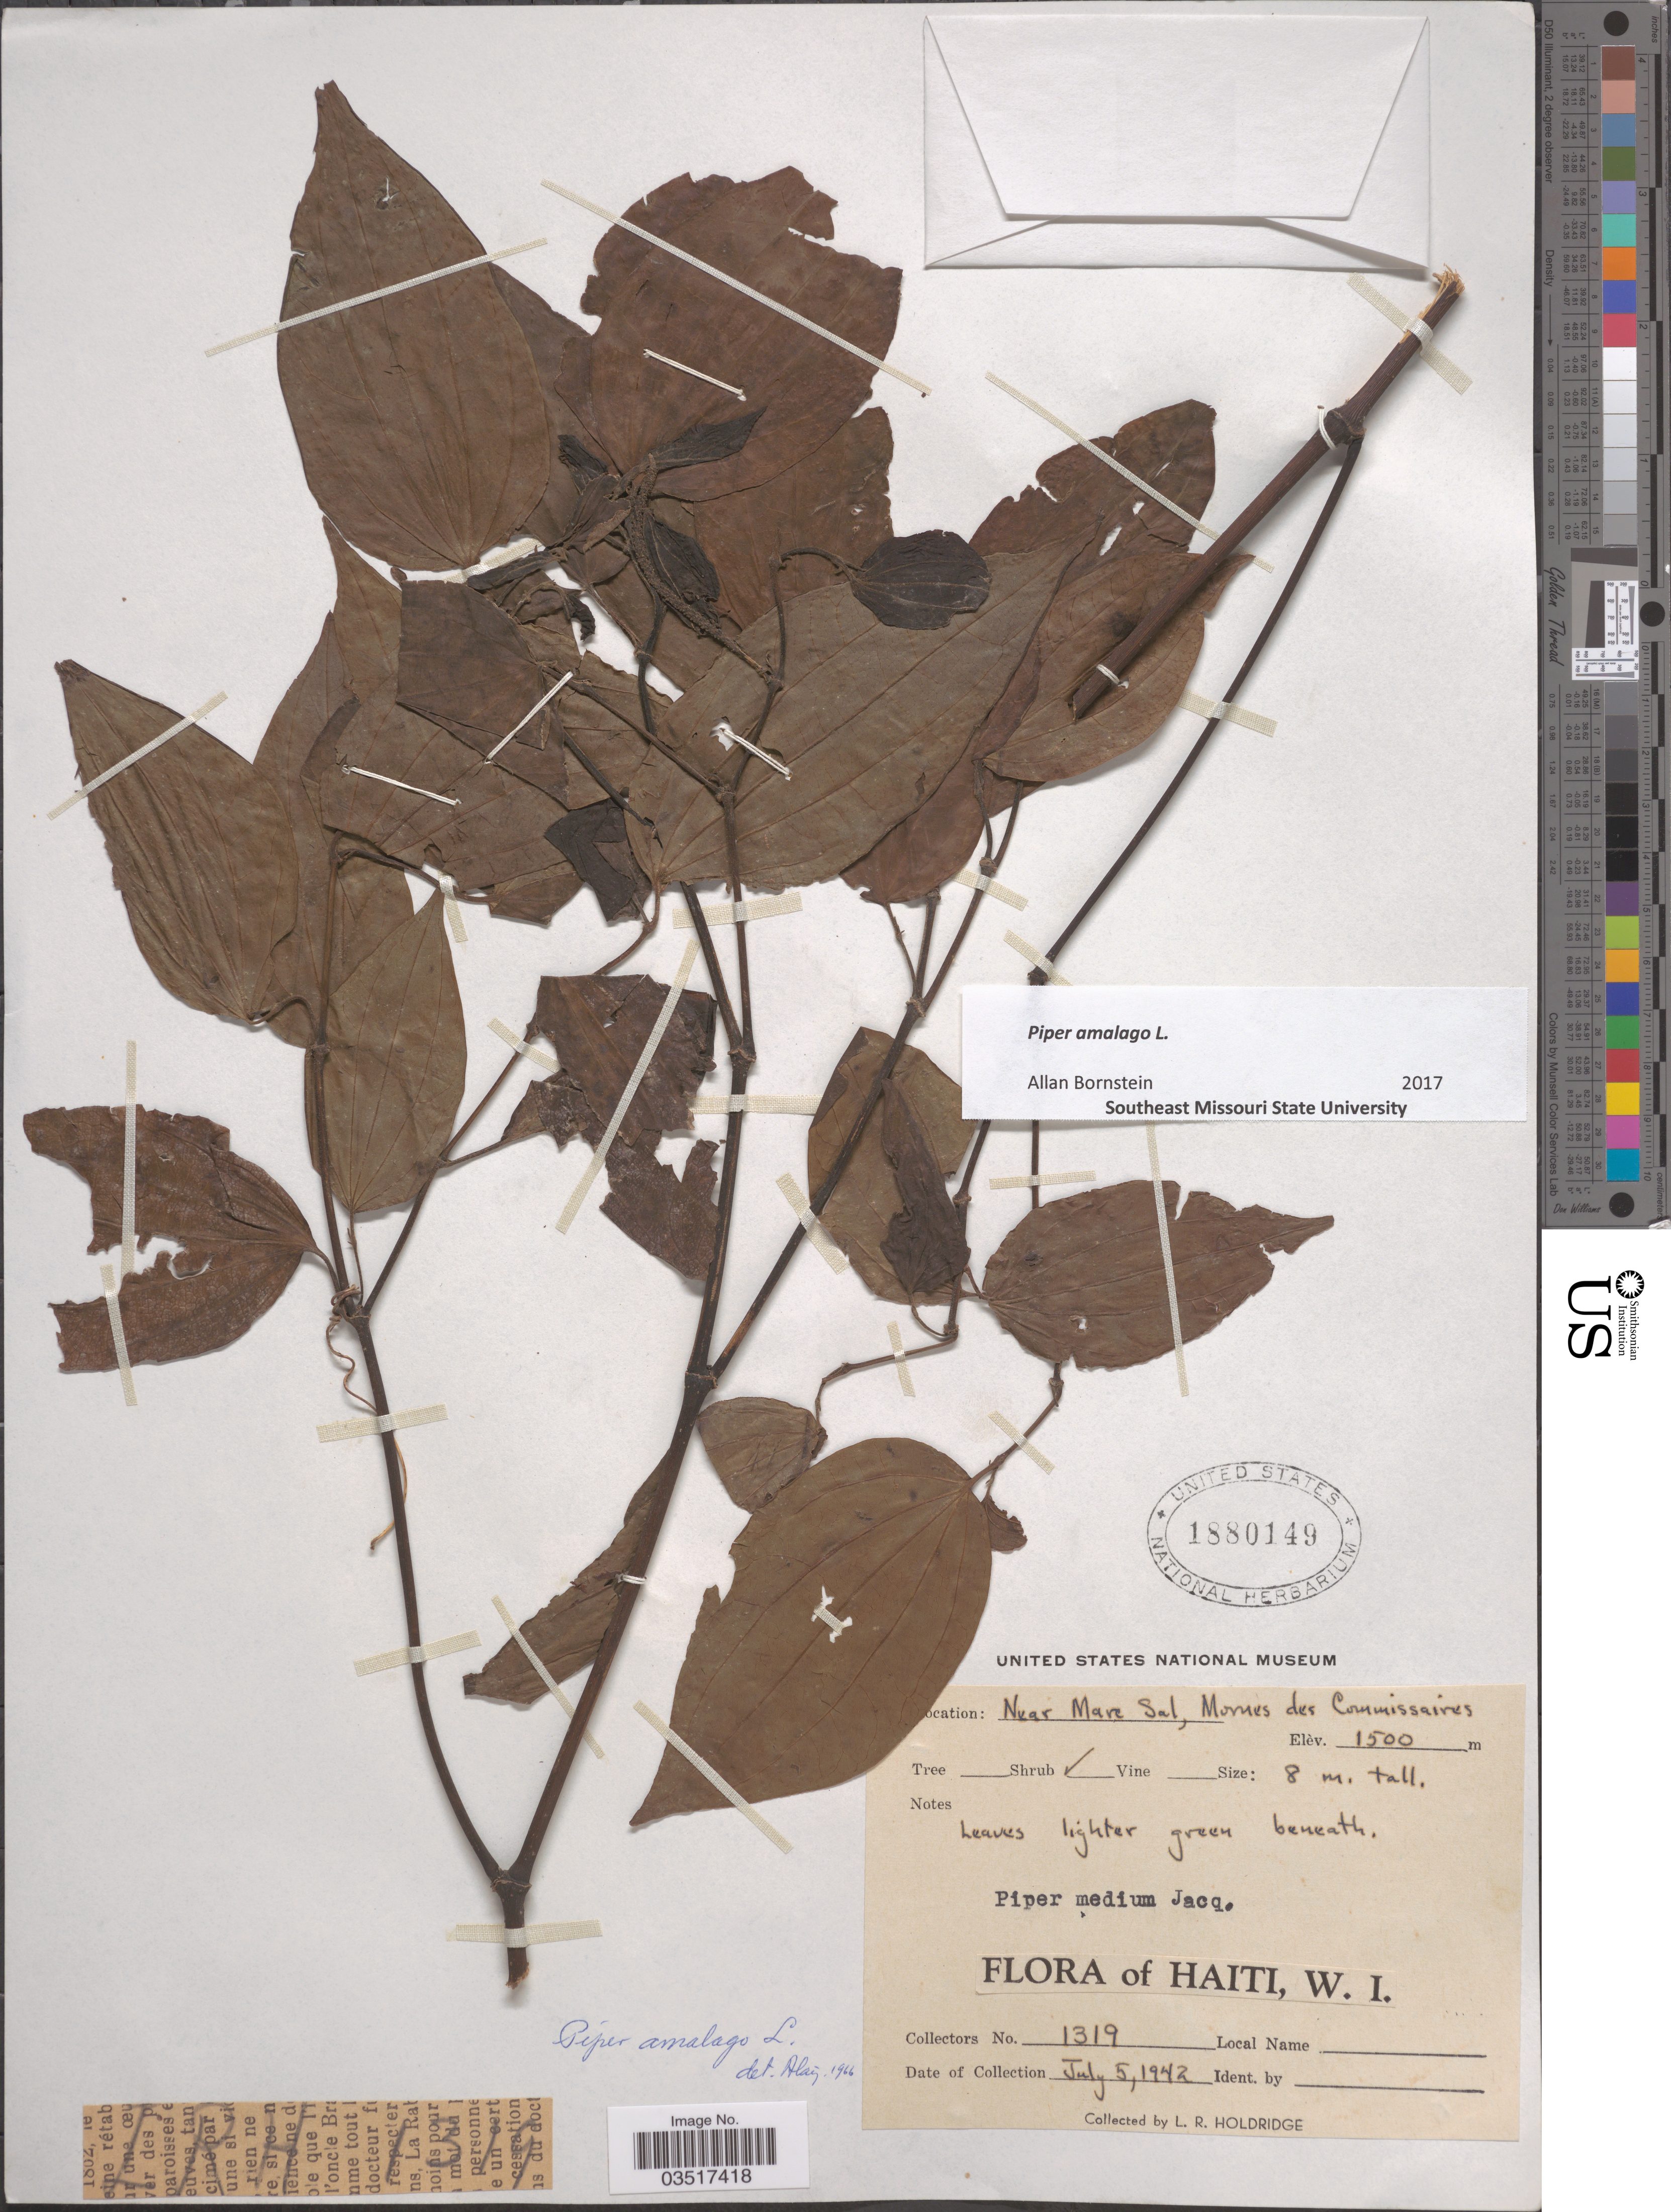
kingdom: Plantae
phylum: Tracheophyta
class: Magnoliopsida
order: Piperales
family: Piperaceae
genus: Piper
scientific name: Piper amalago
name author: L.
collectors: L. Holdridge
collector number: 1319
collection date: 1942-07-05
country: Haiti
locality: Near Marc Sal, Morne des Commissaires. W.I.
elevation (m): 1500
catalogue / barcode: US 1880149